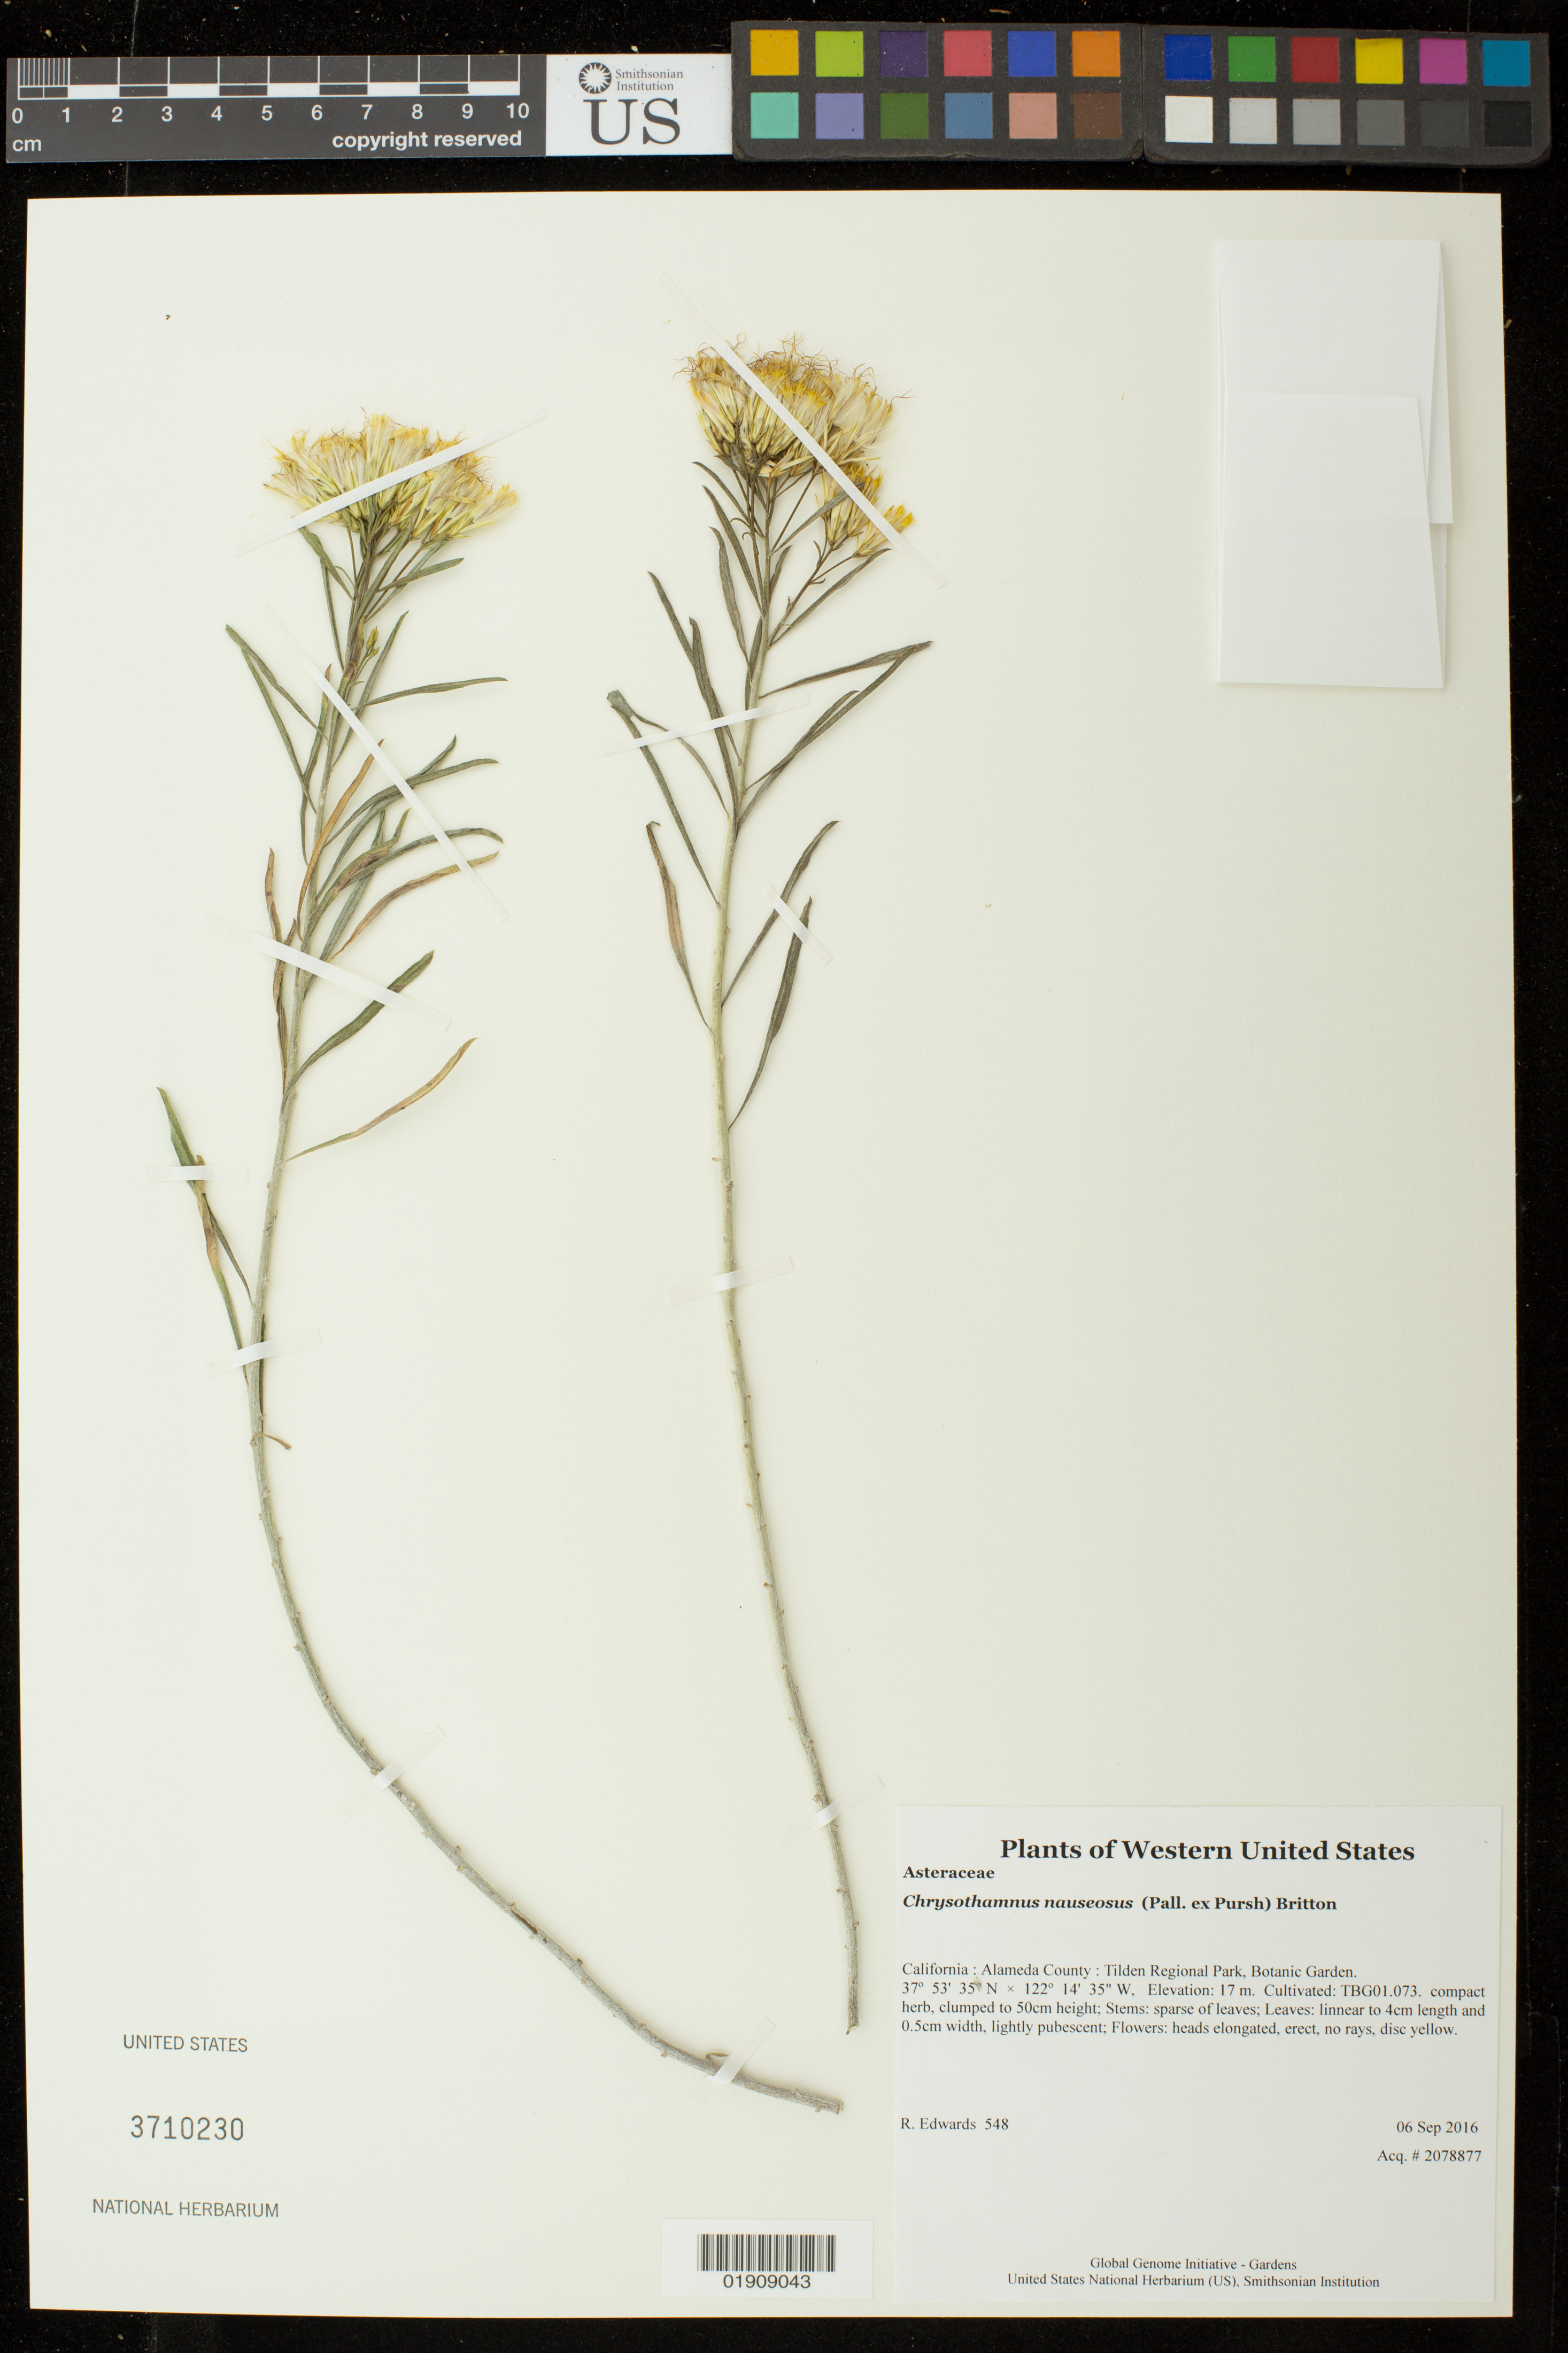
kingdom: Plantae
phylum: Tracheophyta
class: Magnoliopsida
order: Asterales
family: Asteraceae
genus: Ericameria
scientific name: Ericameria nauseosa var. bernardina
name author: (H.M. Hall) G.L. Nesom & G.I. Baird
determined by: Urbatsch, Lowell E., Curator (LSU), Louisiana State University (UNITED STATES)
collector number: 548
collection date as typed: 6 September 2016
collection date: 2016-09-06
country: United States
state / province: California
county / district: Alameda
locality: Tilden Regional Park, Botanic Garden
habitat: Cultivated: TBG01.073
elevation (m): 16.9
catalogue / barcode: US 3710230